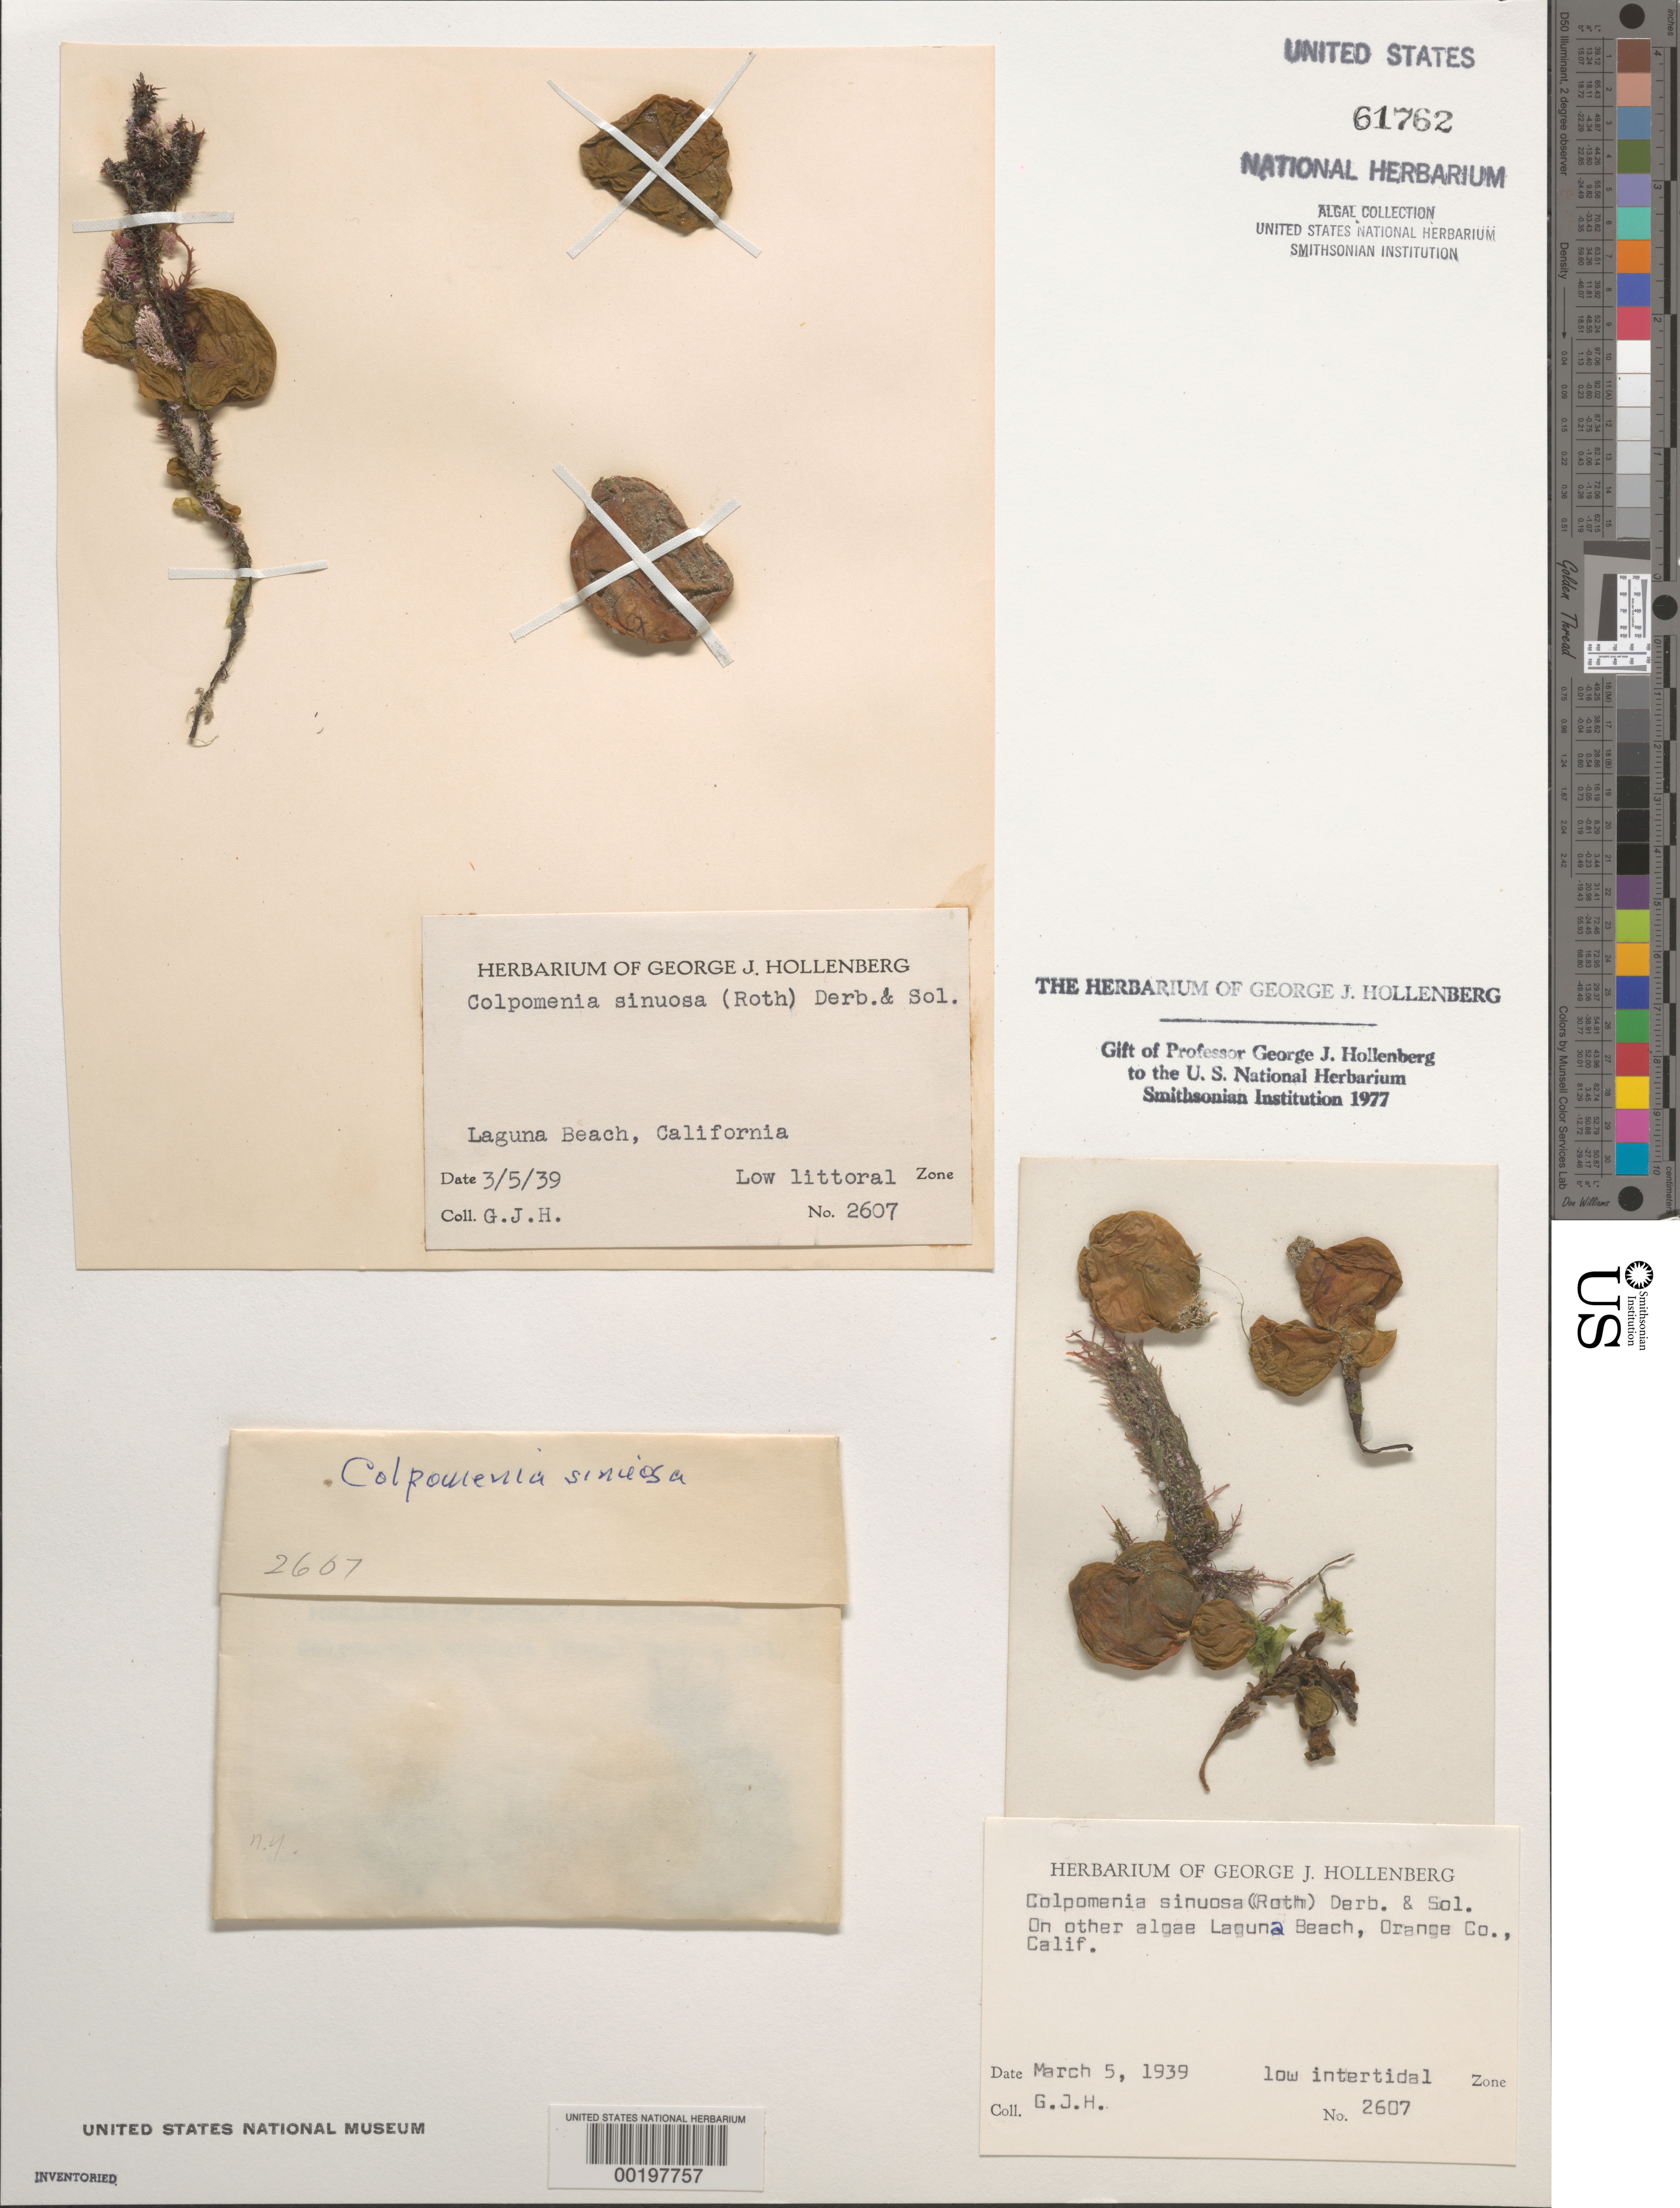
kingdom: Chromista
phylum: Ochrophyta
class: Phaeophyceae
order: Scytosiphonales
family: Scytosiphonaceae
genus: Colpomenia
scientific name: Colpomenia sinuosa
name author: (K. Mert. ex Roth) Derbes & Solier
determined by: Hollenberg, George J.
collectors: G. Hollenberg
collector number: GJH 2607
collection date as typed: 05 Mar 1939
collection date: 1939-03-05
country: United States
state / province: California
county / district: Orange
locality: Laguna Beach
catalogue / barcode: US 61762